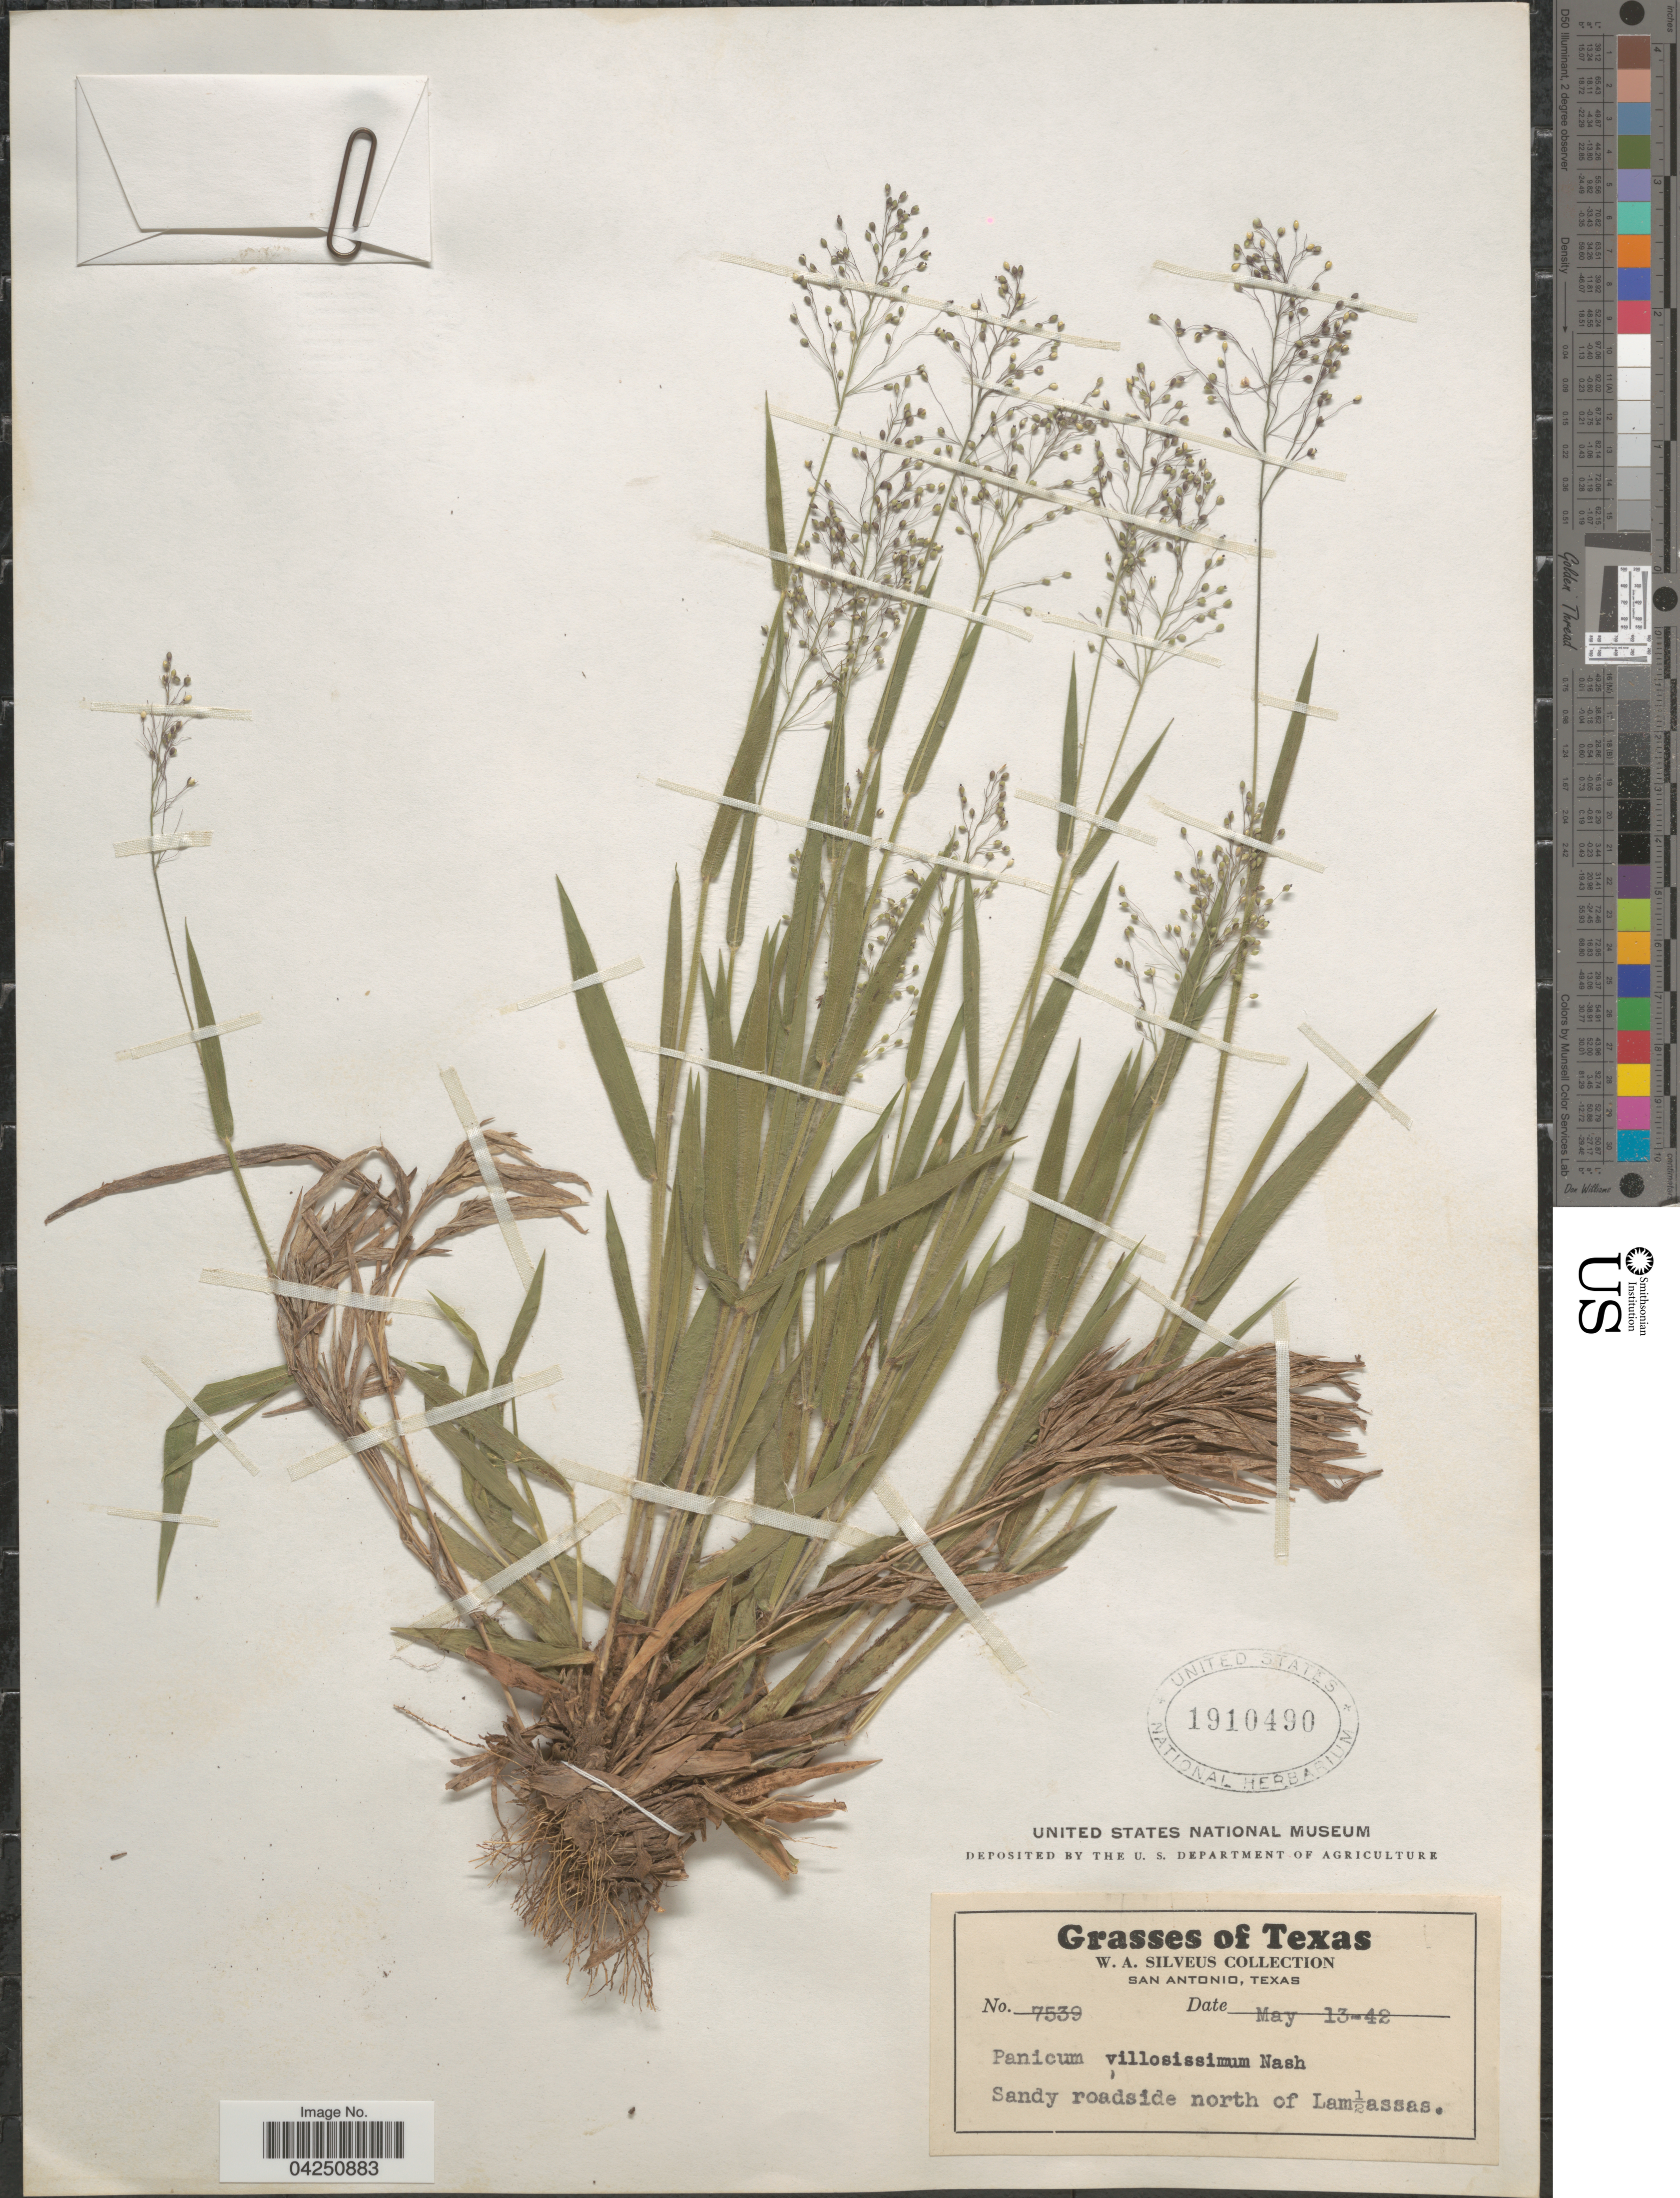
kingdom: Plantae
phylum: Tracheophyta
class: Liliopsida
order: Poales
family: Poaceae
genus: Dichanthelium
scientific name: Dichanthelium acuminatum var. acuminatum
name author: (Sw.) Gould & C.A. Clark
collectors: W. Silveus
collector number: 7539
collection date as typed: Transcribed d/m/y: 13/5/42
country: United States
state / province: Texas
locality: Sandy roadside north of Lam1/2assas.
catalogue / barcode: US 1910490